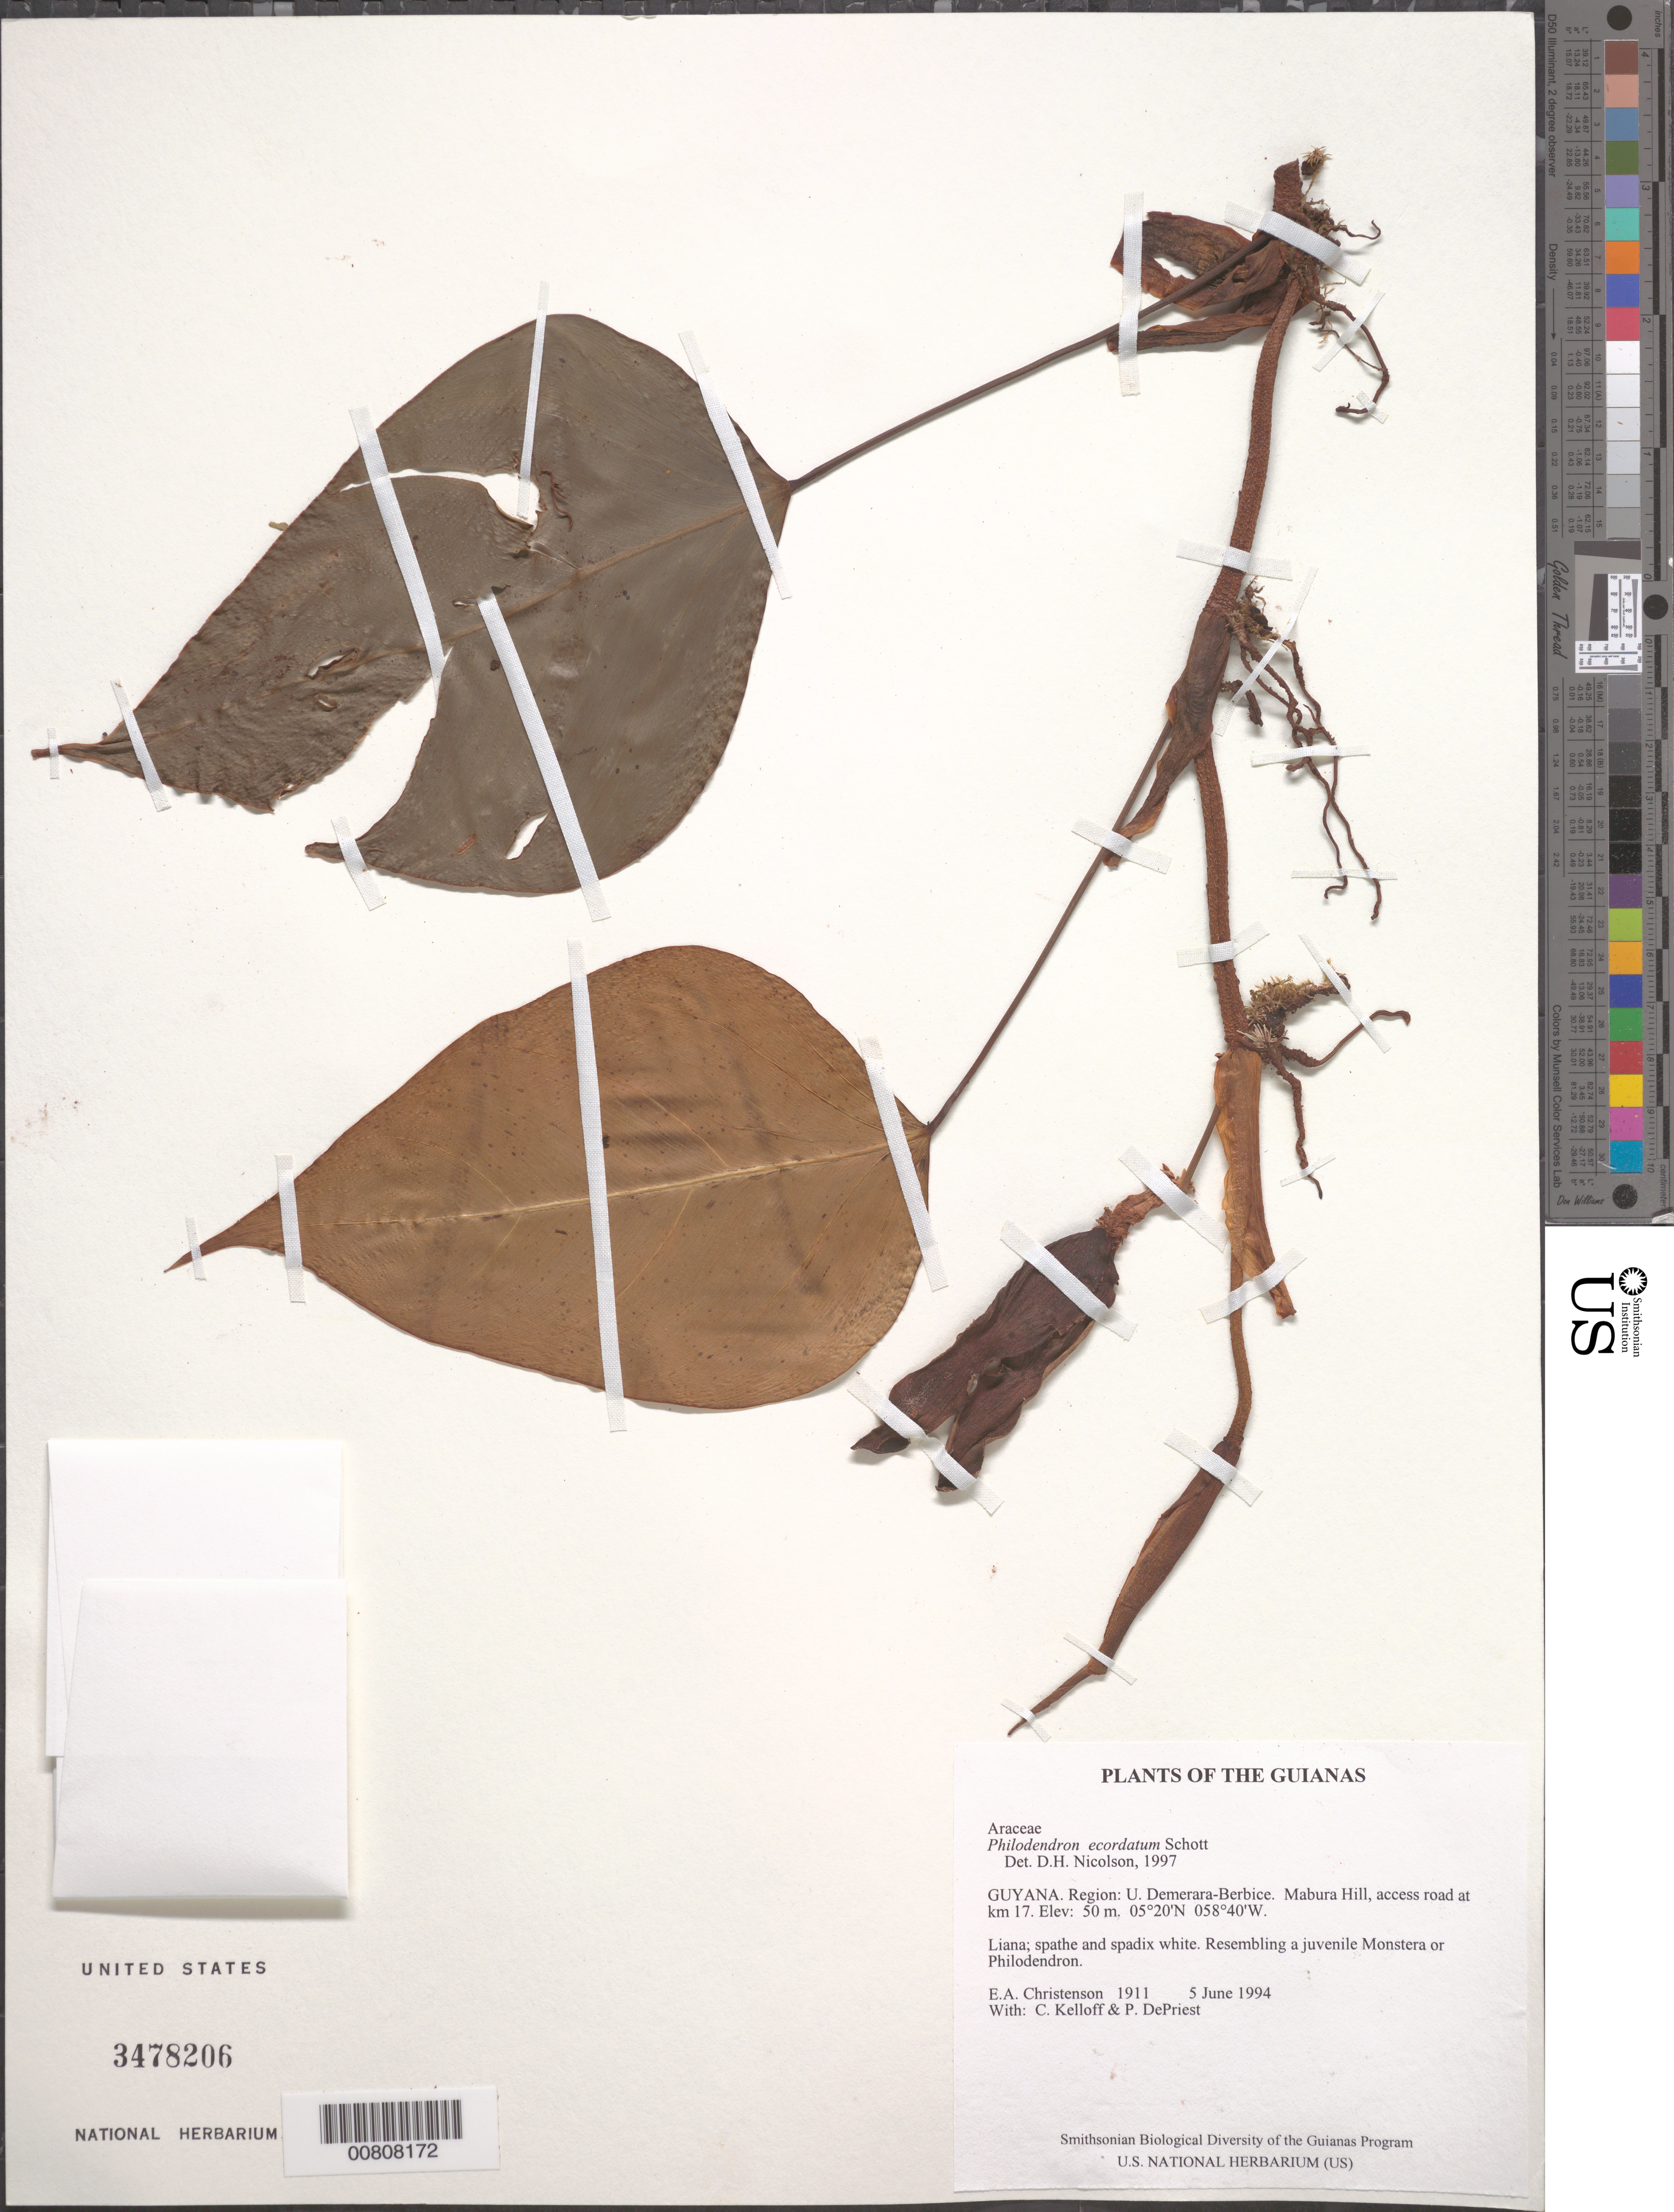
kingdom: Plantae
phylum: Tracheophyta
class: Liliopsida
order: Alismatales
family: Araceae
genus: Philodendron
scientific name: Philodendron ecordatum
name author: Schott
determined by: Nicolson, Dan H.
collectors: E. A. Christenson, C. L. Kelloff & P. DePriest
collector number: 1911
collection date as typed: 5 June 1994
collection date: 1994-06-05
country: Guyana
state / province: U. Demerara-Berbice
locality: Mabura Hill, access road at km 17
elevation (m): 50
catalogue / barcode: US 3478206